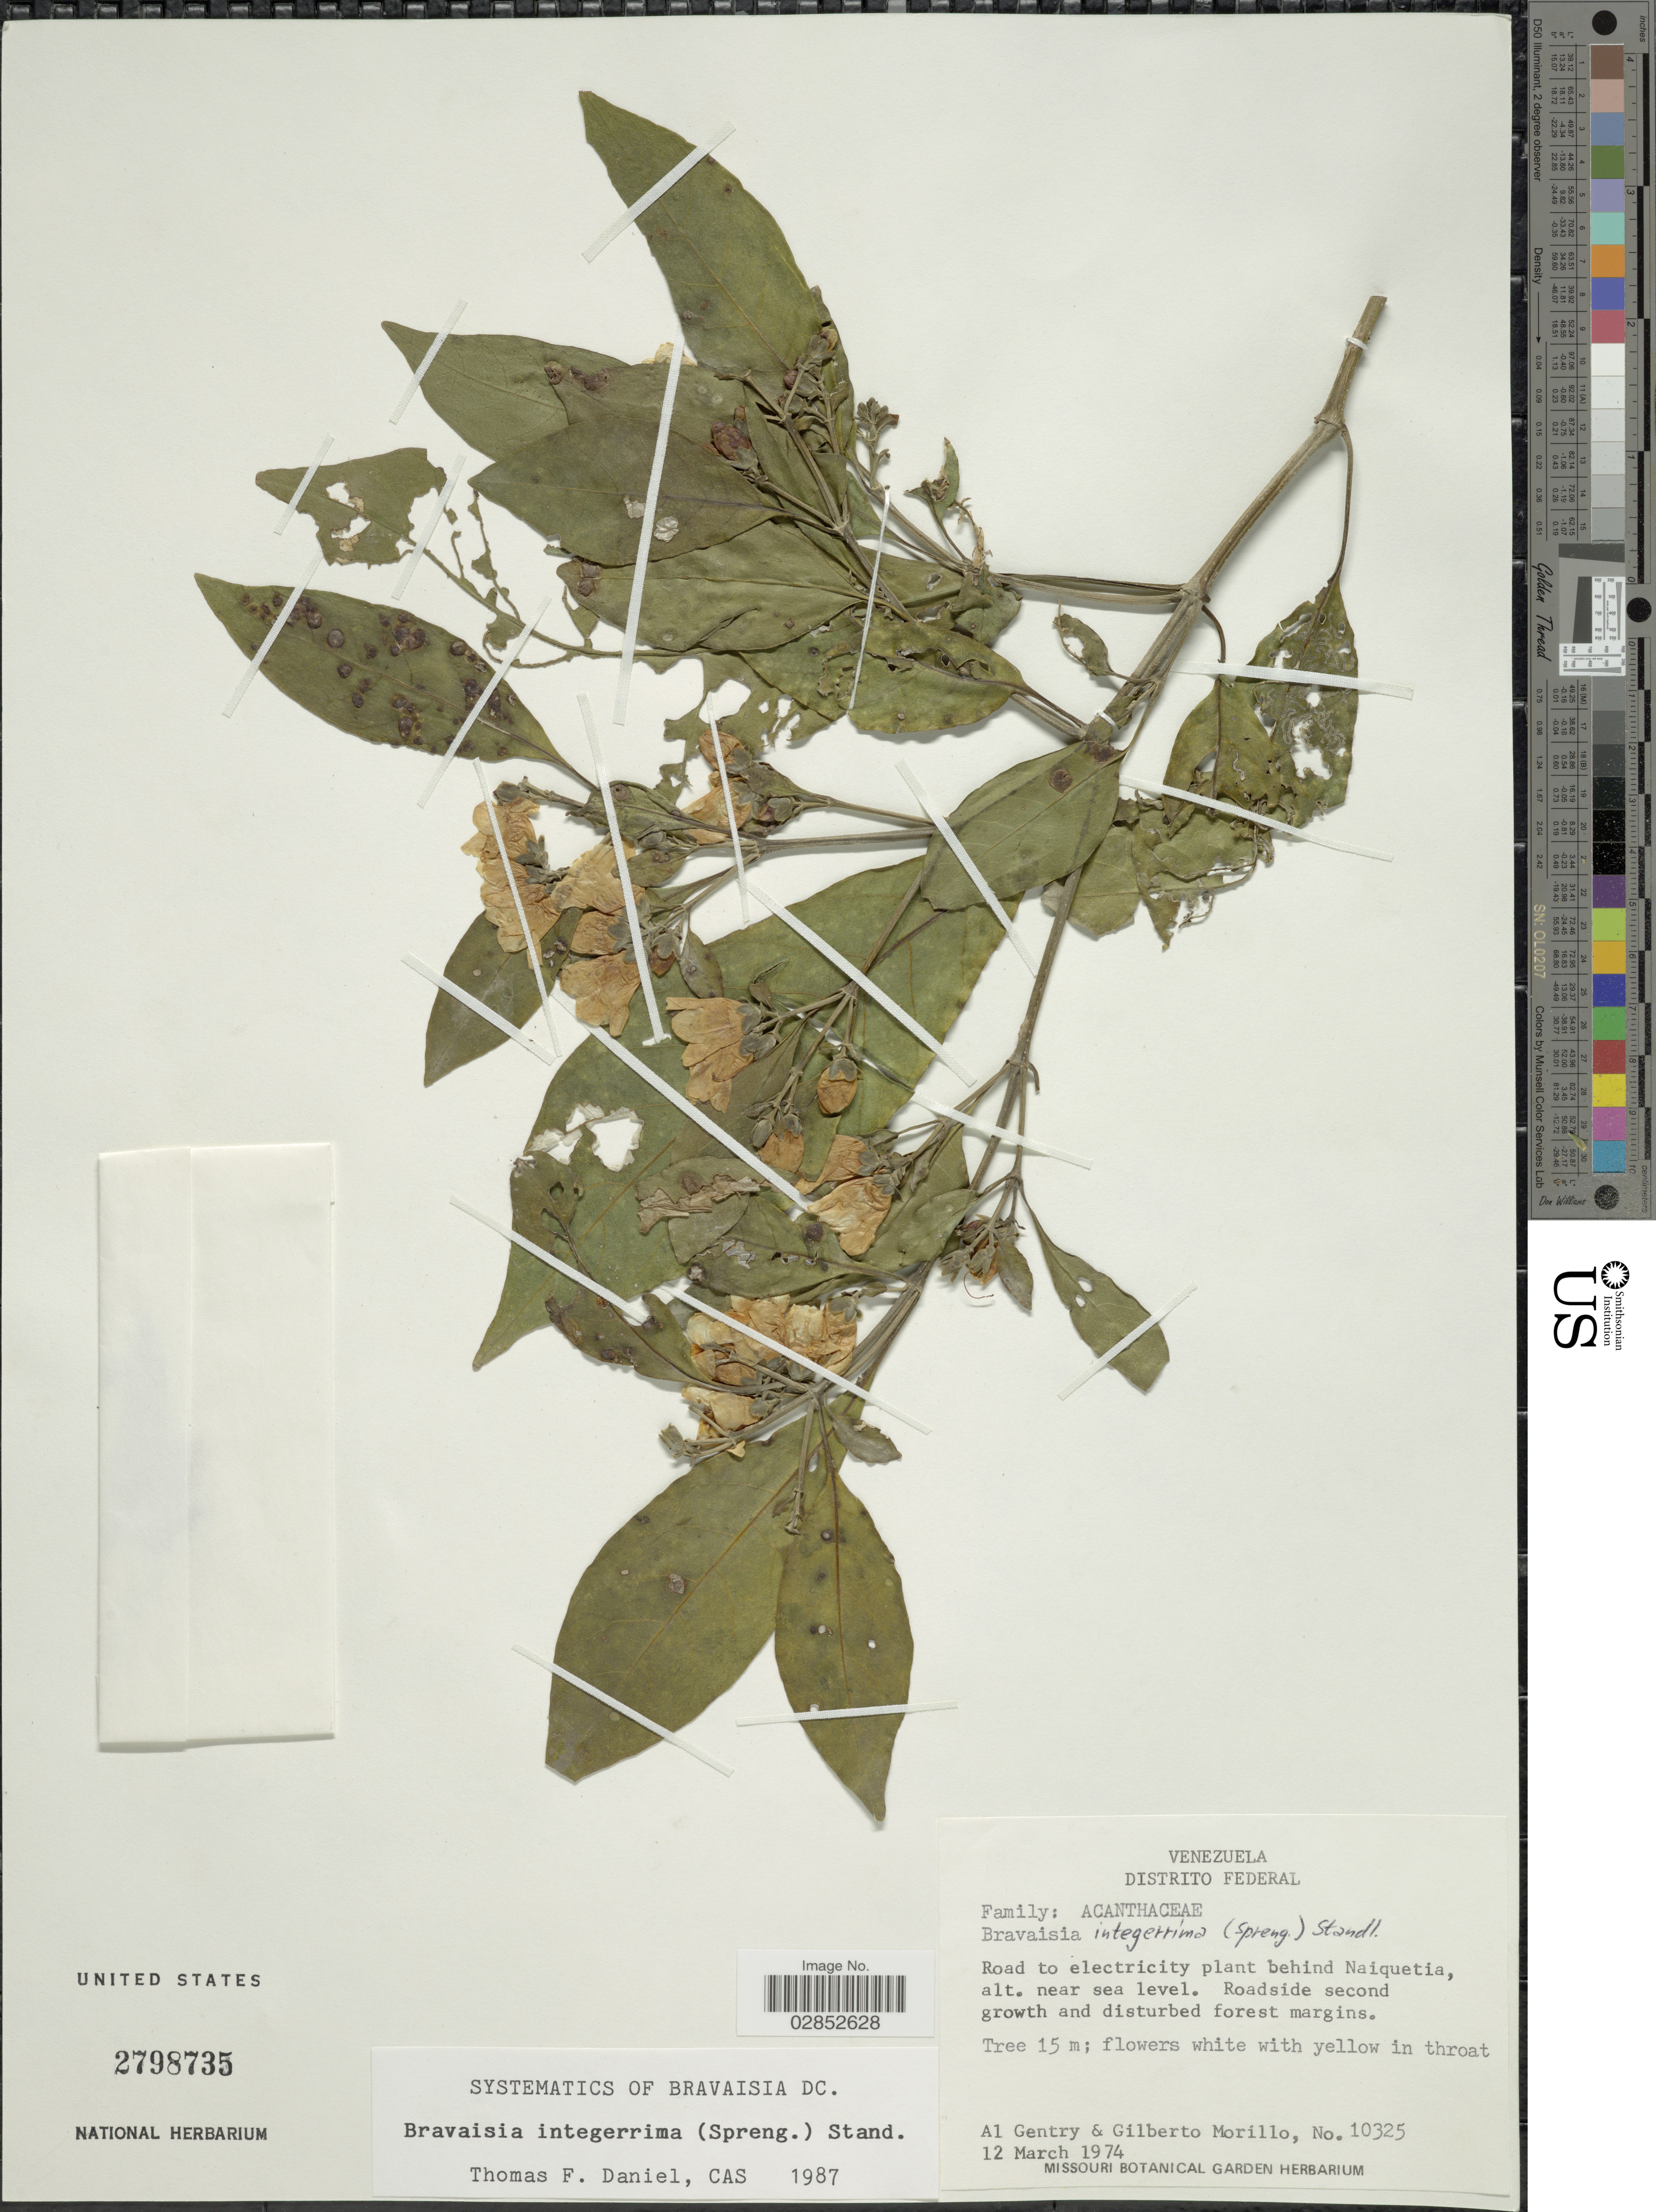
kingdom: Plantae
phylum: Tracheophyta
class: Magnoliopsida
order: Lamiales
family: Acanthaceae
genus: Bravaisia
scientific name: Bravaisia integerrima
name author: (Spreng.) Standl.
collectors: A. H. Gentry & G. N. Morillo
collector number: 10325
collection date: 1974-03-12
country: Venezuela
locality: Distrito Federal, Road to electricity plant behind Naiquetia.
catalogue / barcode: US 2798735